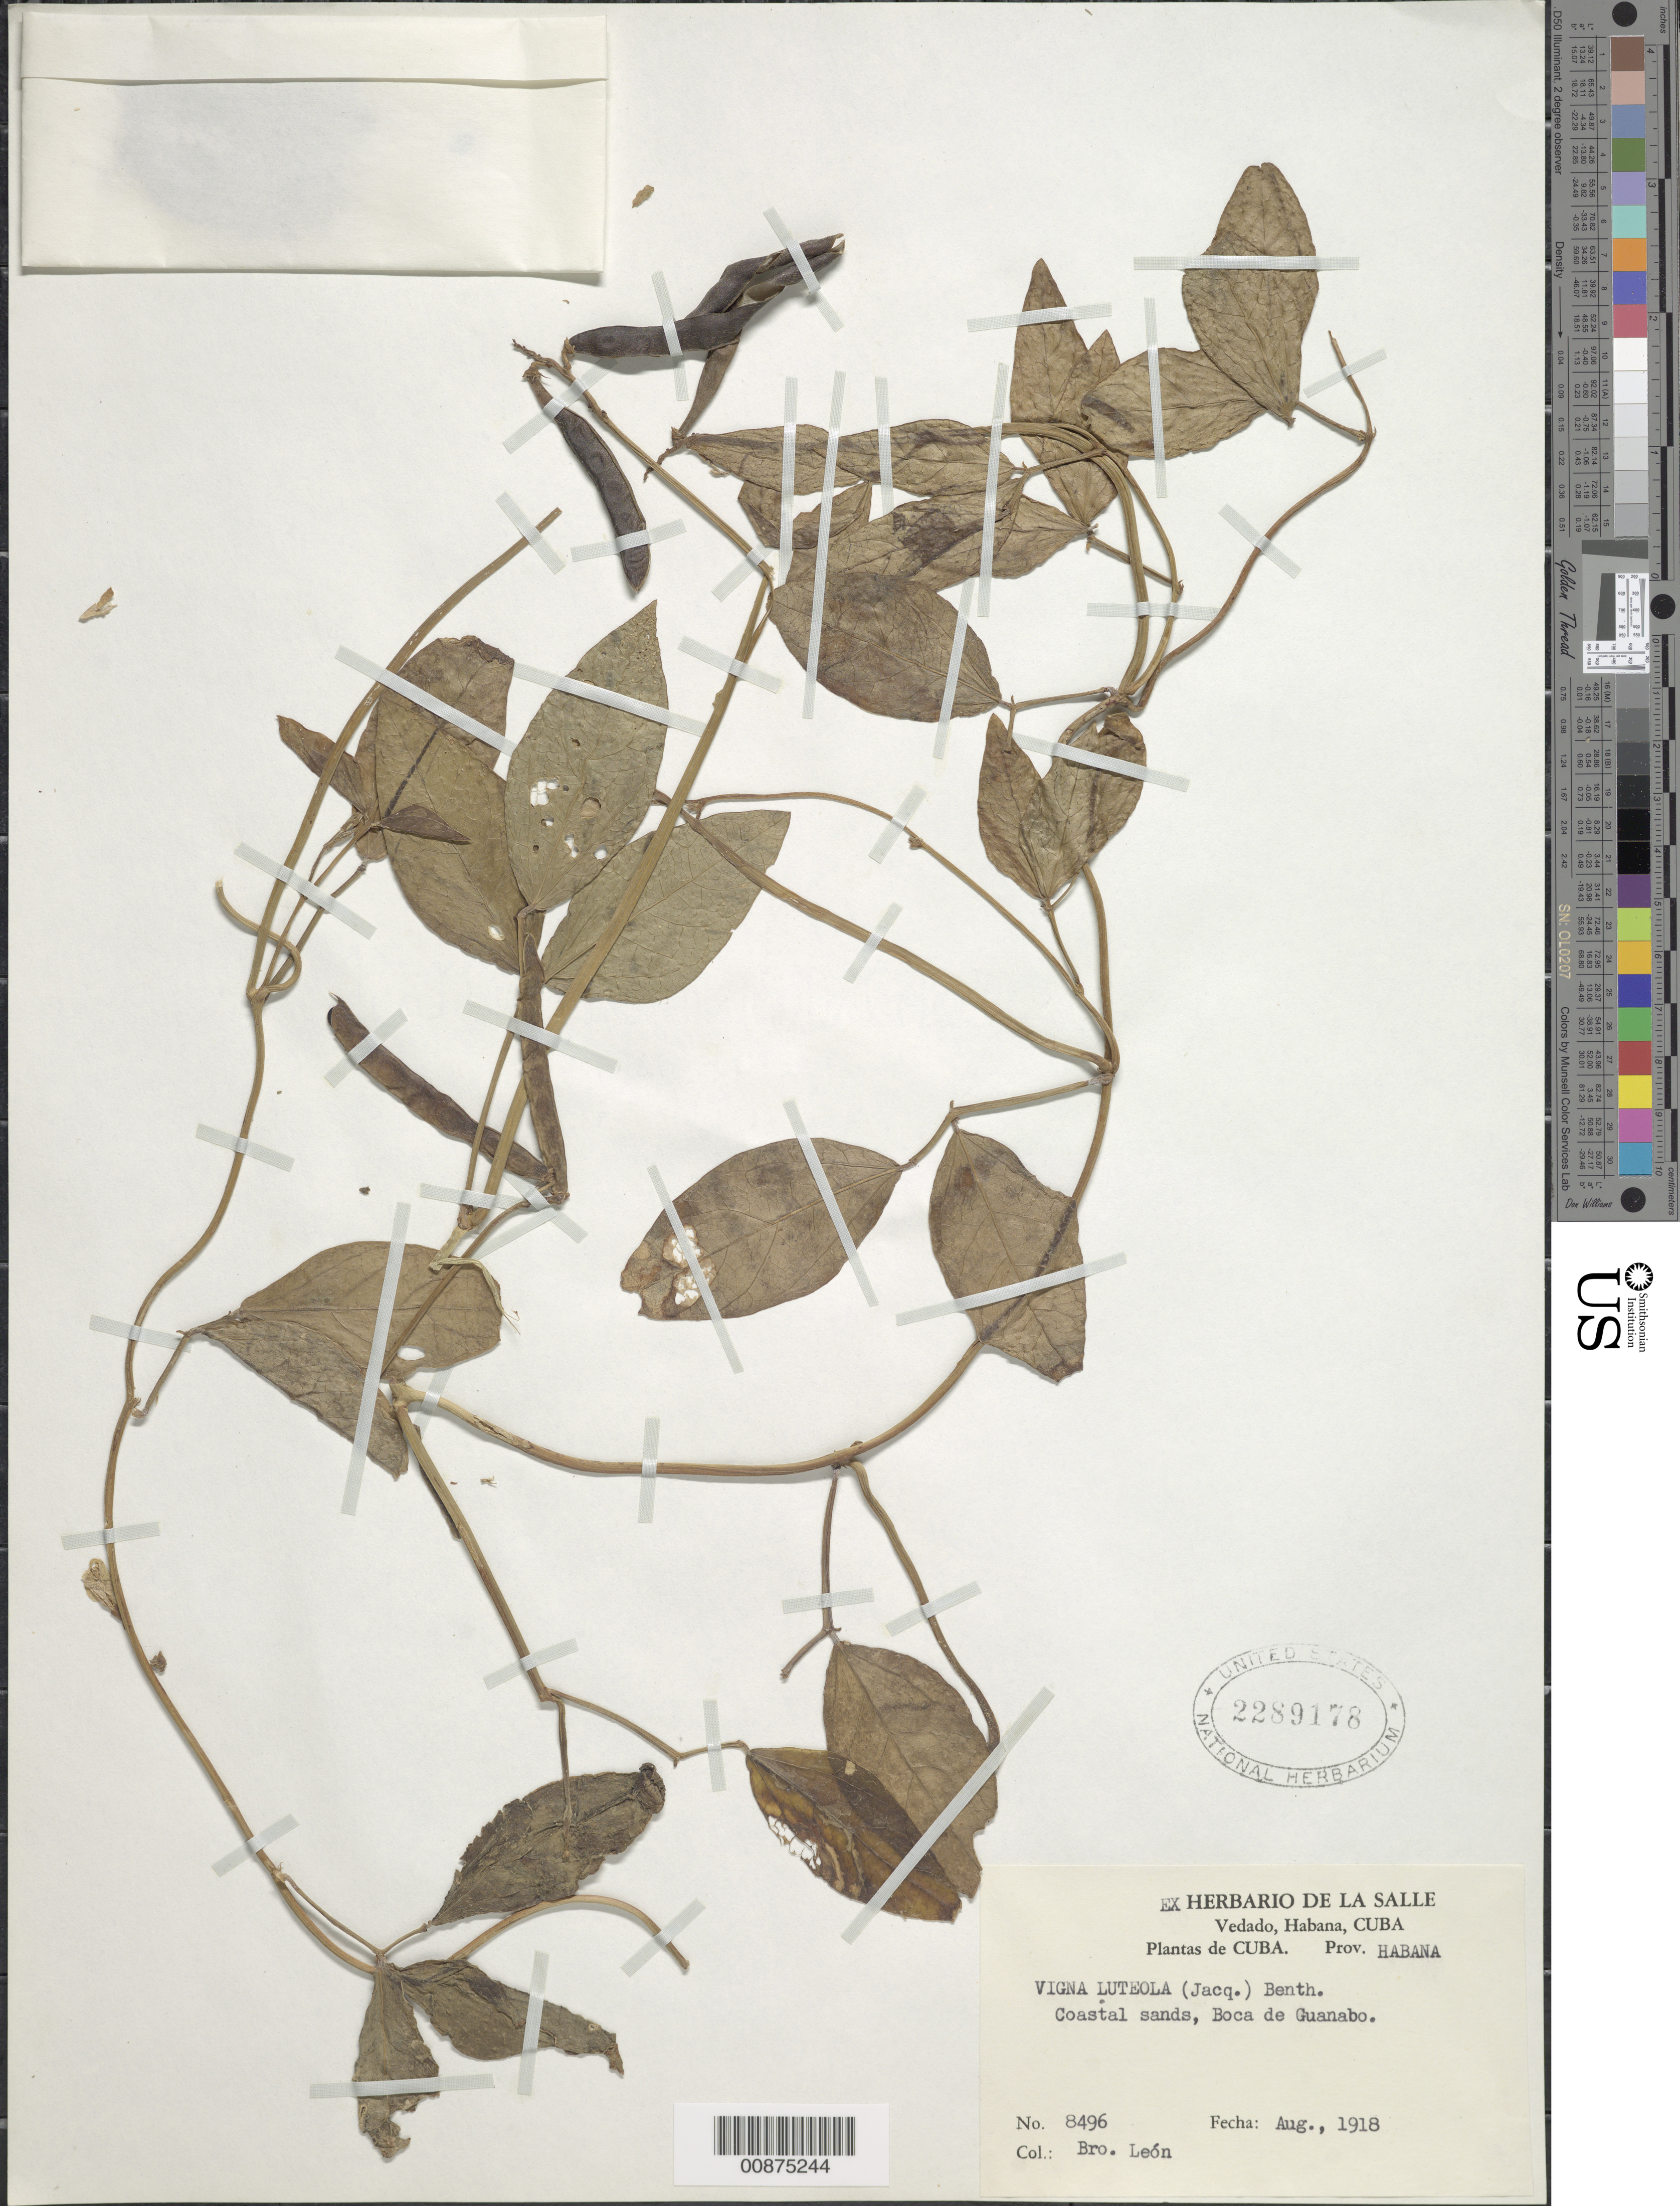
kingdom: Plantae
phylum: Tracheophyta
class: Magnoliopsida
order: Fabales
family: Fabaceae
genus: Vigna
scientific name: Vigna luteola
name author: (Jacq.) Benth.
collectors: Bro. León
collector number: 8496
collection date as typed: Aug 1918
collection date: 1918-08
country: Cuba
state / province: La Habana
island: Cuba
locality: Boca de Guanabo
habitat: Coastal sands.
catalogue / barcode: US 2289178